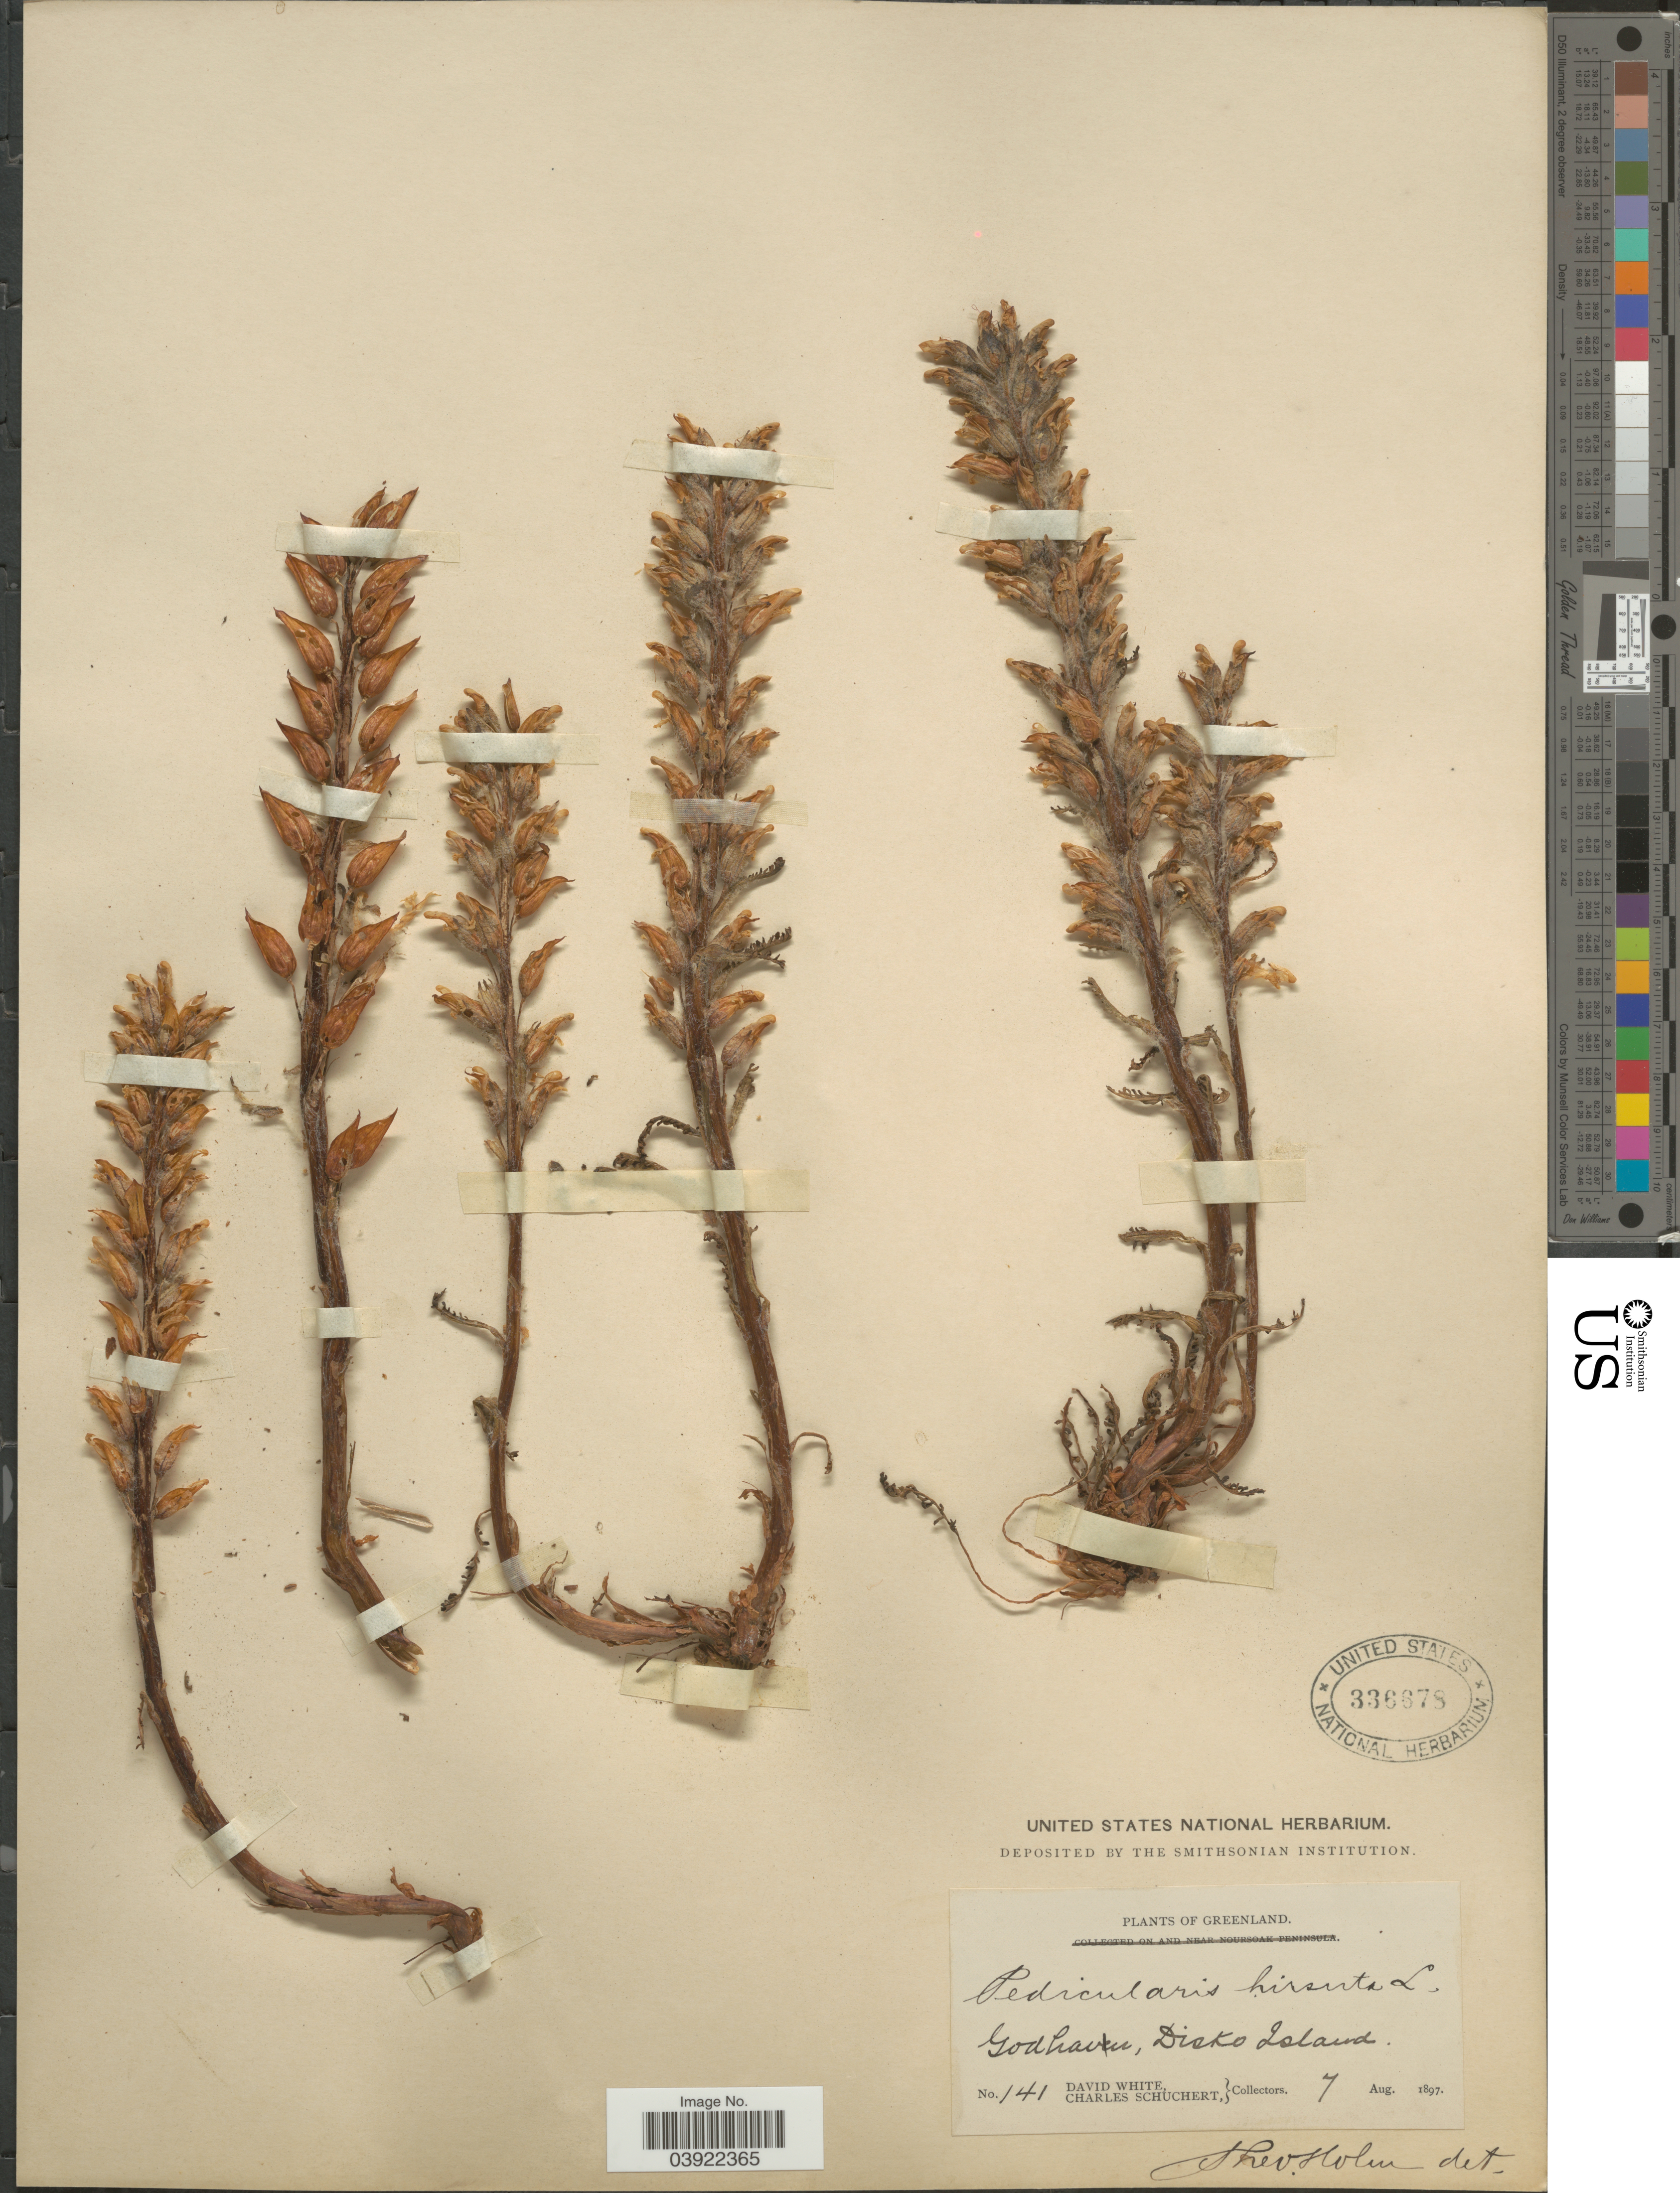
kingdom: Plantae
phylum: Tracheophyta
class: Magnoliopsida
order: Lamiales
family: Orobanchaceae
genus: Pedicularis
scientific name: Pedicularis hirsuta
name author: L.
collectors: D. White & C. Schuchert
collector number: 141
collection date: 1897-08-07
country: Greenland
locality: Godhavn, Disko Island.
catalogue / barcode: US 336678